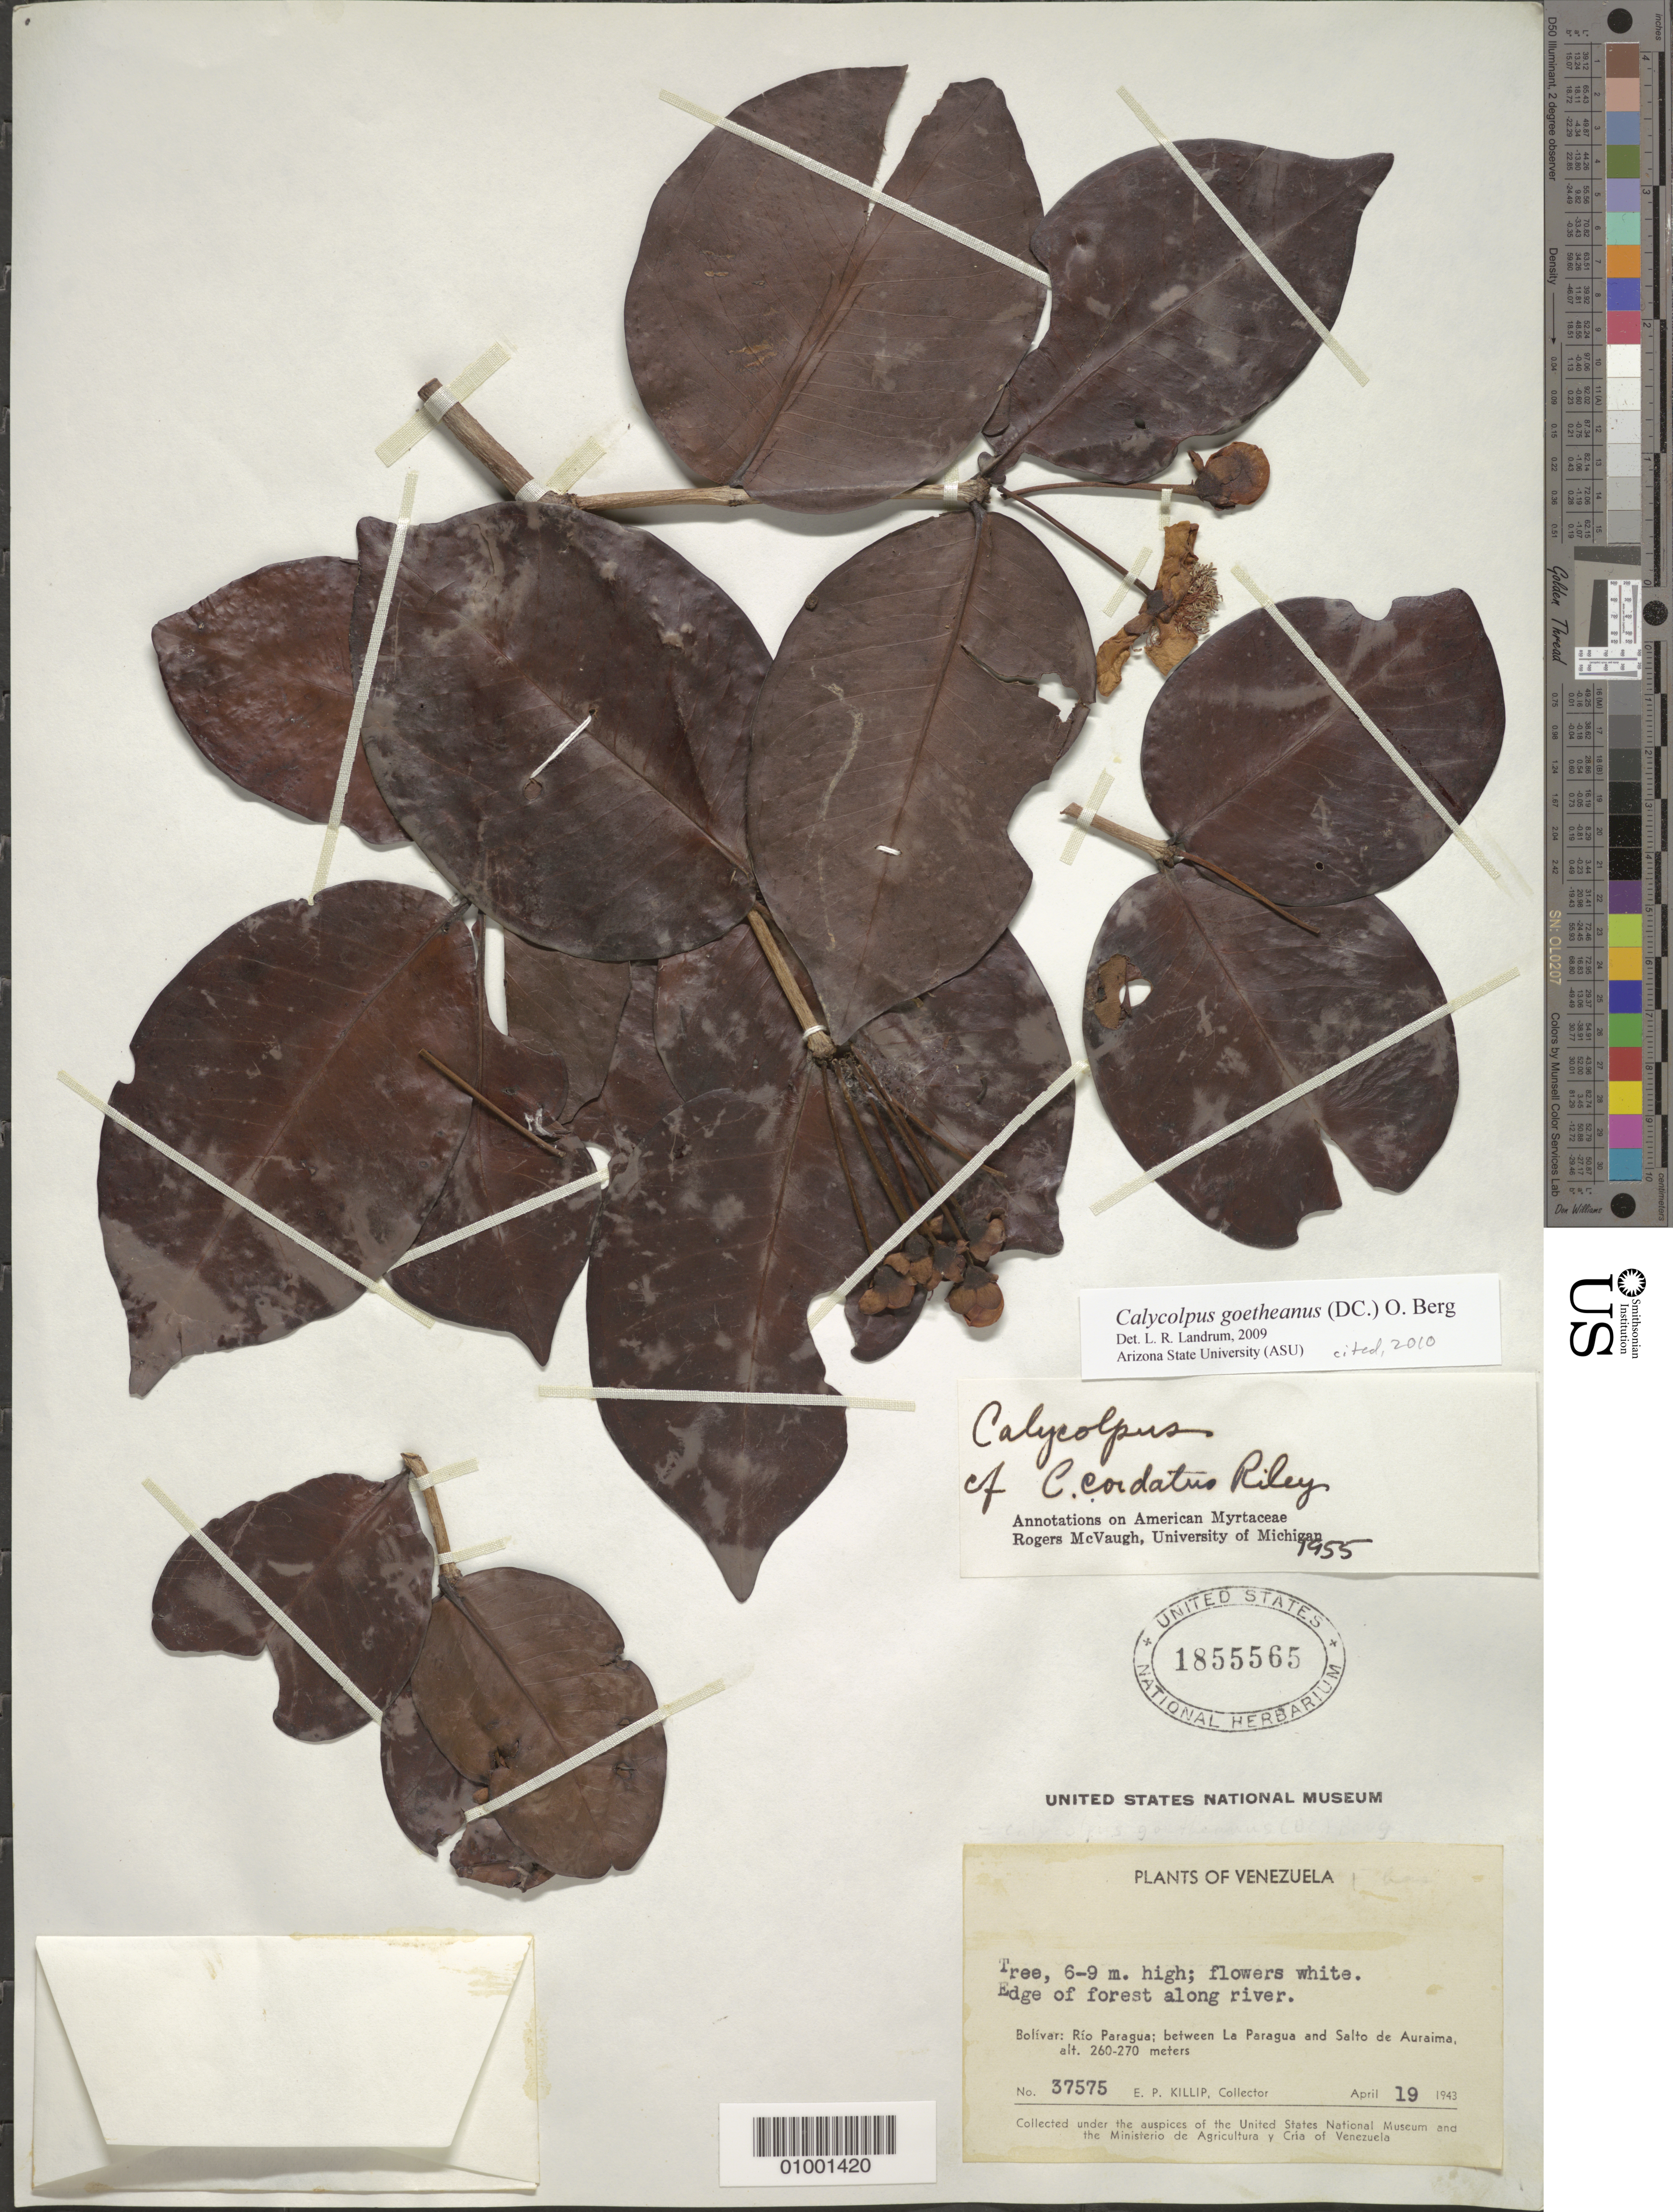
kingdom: Plantae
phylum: Tracheophyta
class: Magnoliopsida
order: Myrtales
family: Myrtaceae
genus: Calycolpus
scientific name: Calycolpus goetheanus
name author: (DC.) O. Berg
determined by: Landrum, L. R.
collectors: E. P. Killip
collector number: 37575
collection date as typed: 19-Apr-43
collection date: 1943-04-19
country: Venezuela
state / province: Bolívar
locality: Río Paragua, between La Paragua and Salto de Auraima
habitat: Edge of forest along river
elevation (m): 260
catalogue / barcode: US 1855565